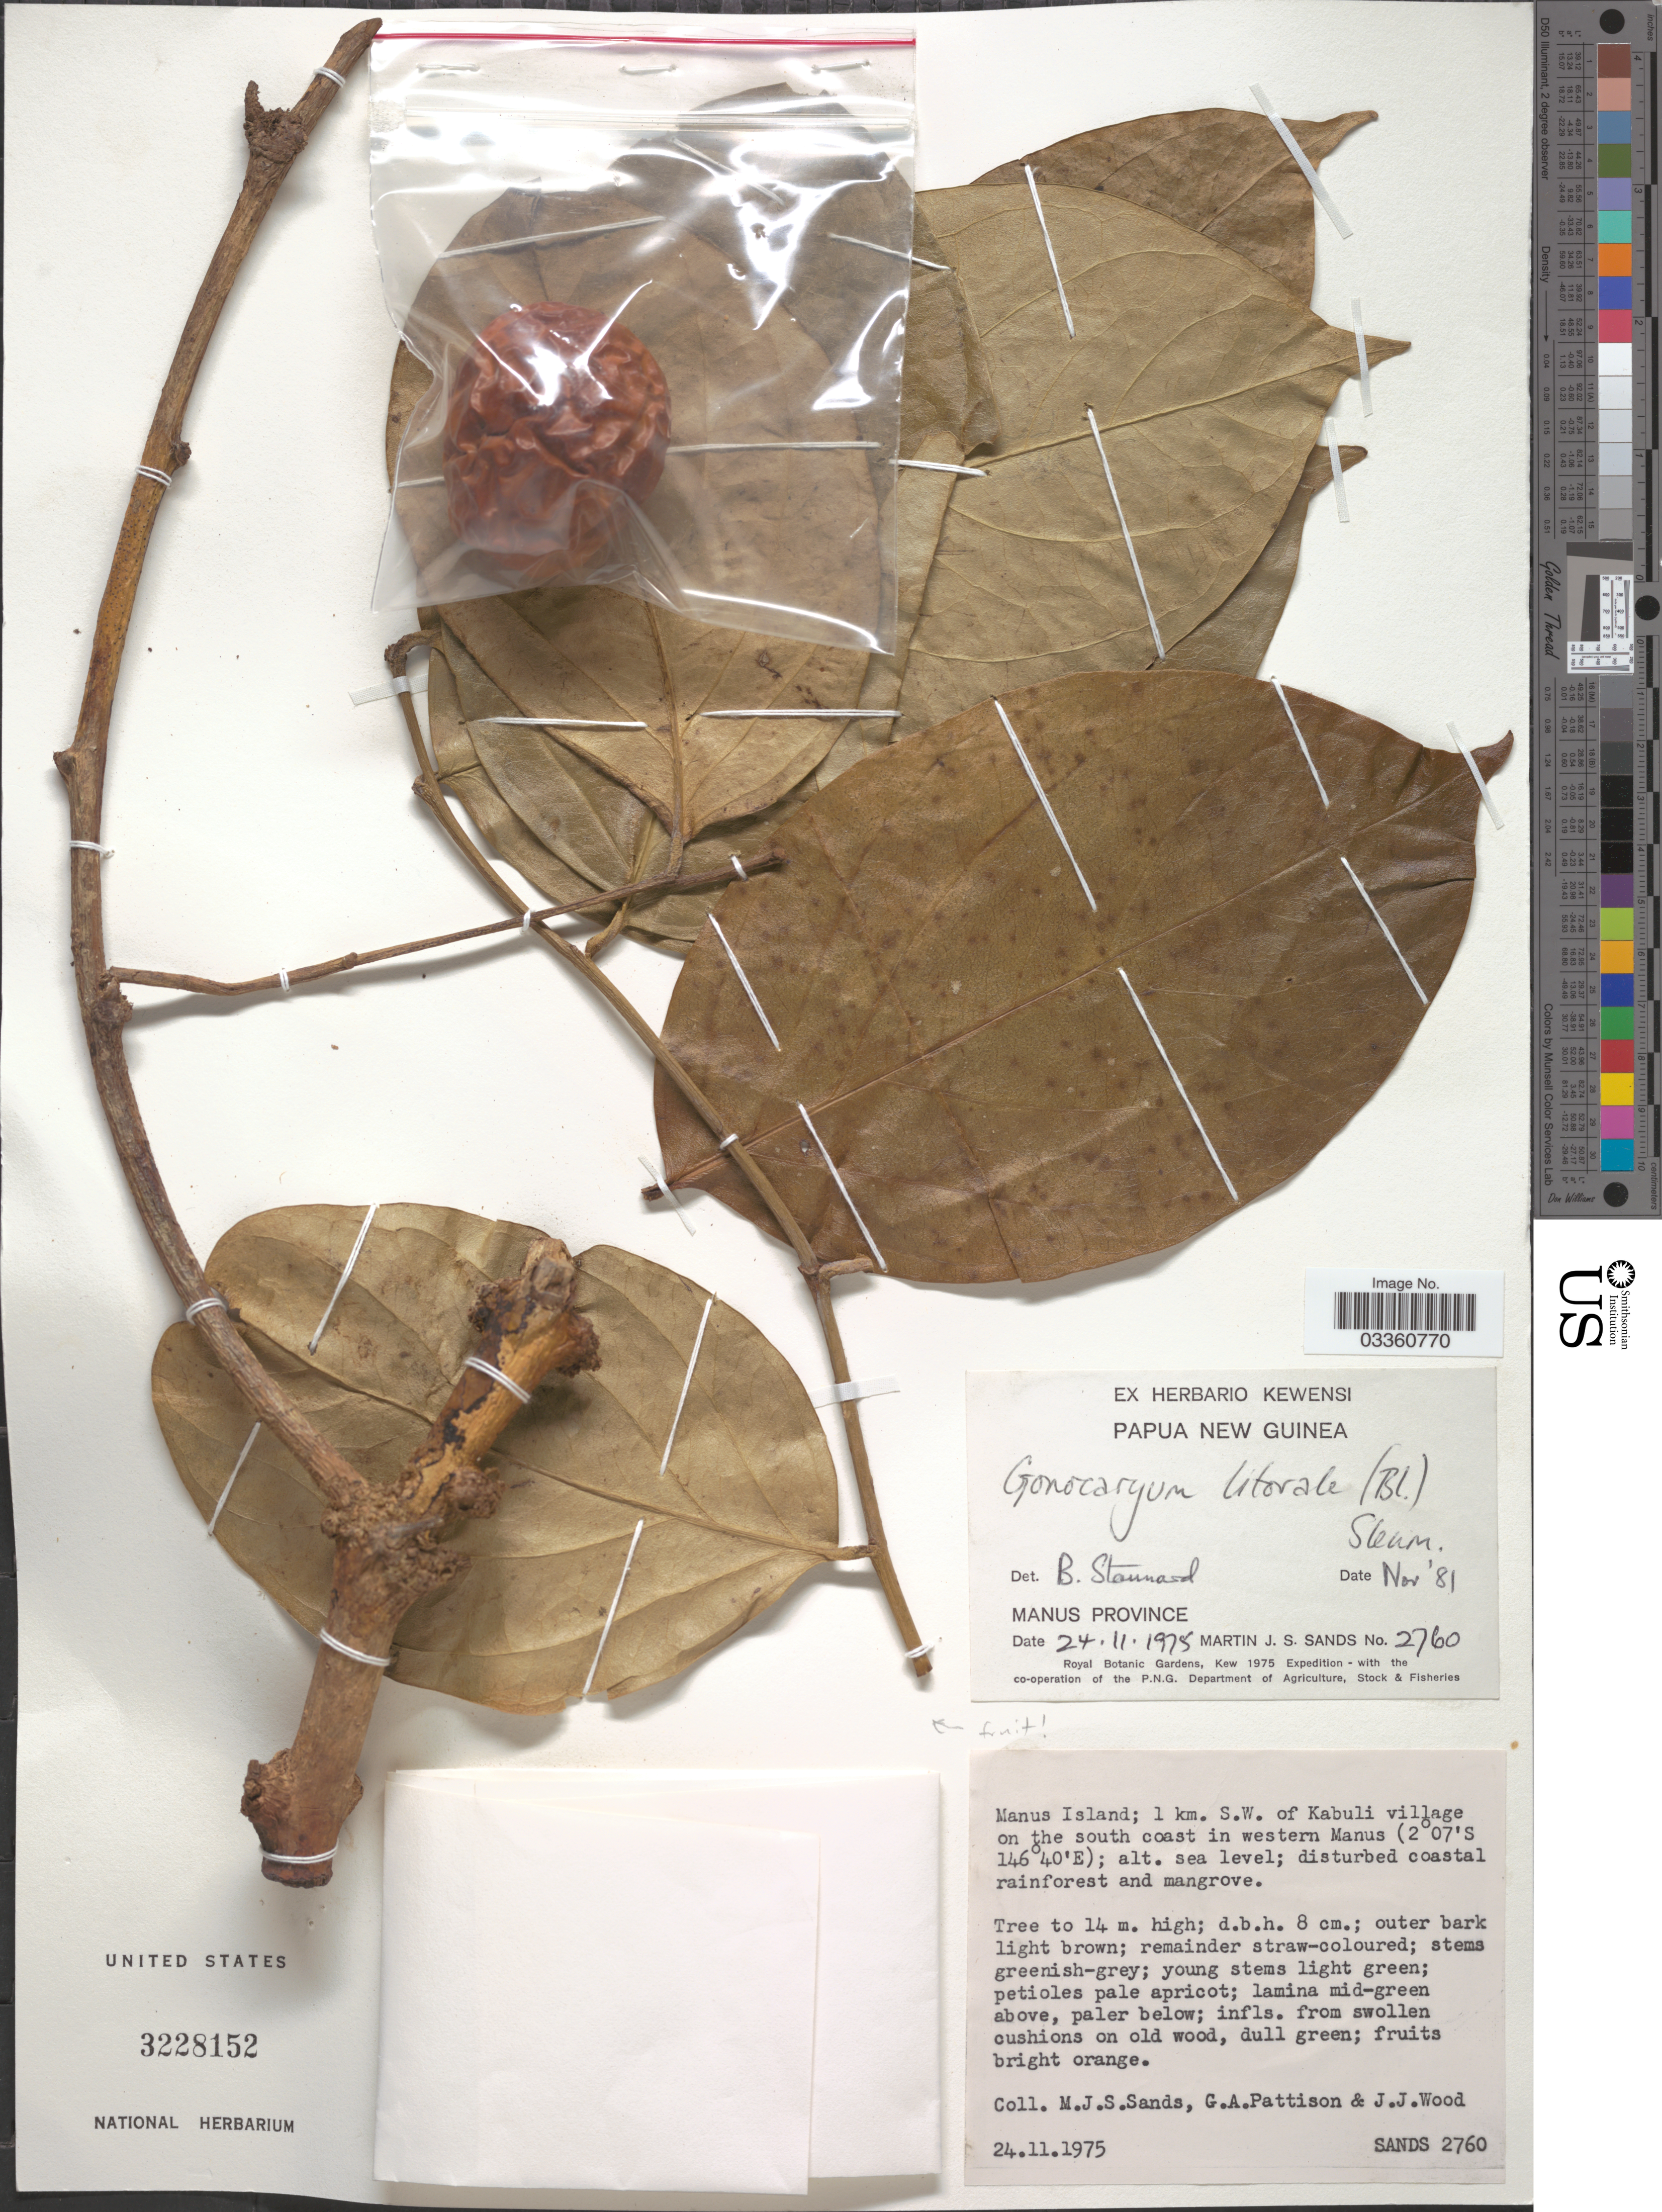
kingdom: Plantae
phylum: Tracheophyta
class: Magnoliopsida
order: Cardiopteridales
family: Cardiopteridaceae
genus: Gonocaryum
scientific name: Gonocaryum litorale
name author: (Blume) Sleumer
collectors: M. Sands, G. Pattison & J. Wood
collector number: SANDS2760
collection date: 1975-11-24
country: Papua New Guinea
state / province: Manus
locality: Manus Island; 1 km. S.W. of Kabuli village on the south coast in western Manus.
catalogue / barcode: US 3228152